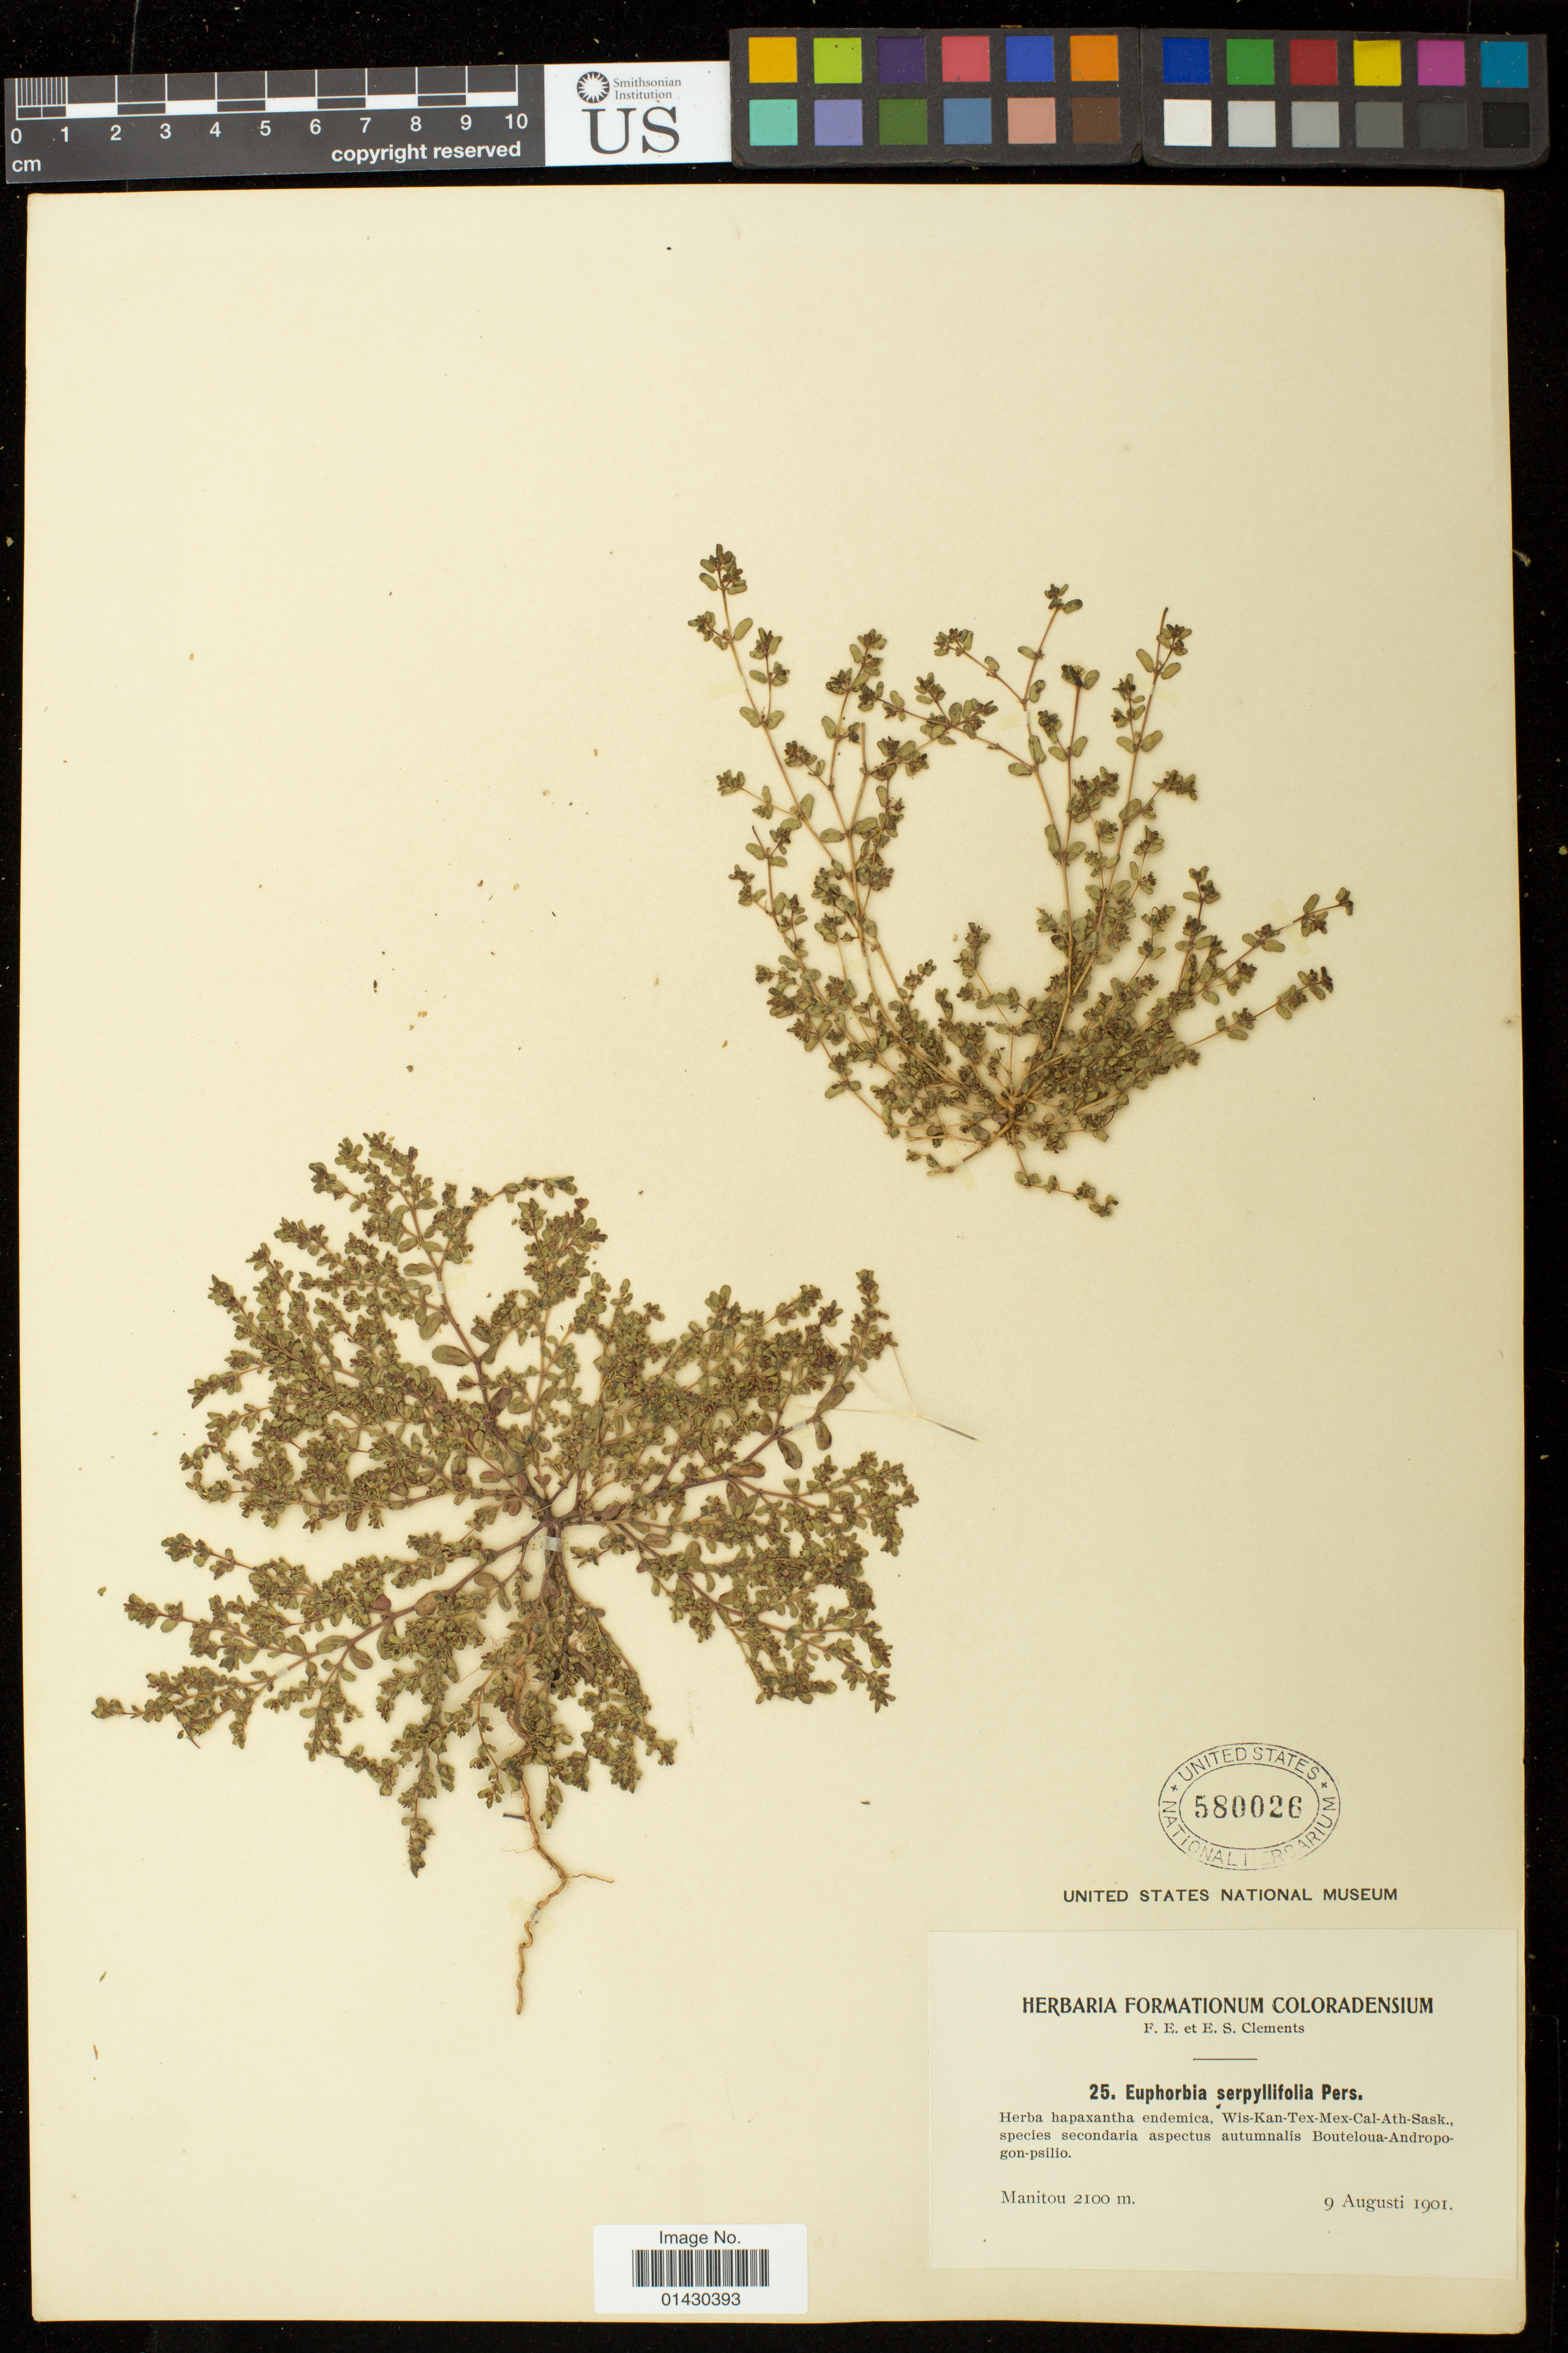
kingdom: Plantae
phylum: Tracheophyta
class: Magnoliopsida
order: Malpighiales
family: Euphorbiaceae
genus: Euphorbia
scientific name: Euphorbia serpillifolia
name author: Pers.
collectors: F. E. Clements & E. S. Clements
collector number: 25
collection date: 1901-08-09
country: United States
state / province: Colorado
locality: Manitou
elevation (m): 2100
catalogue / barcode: US 580026